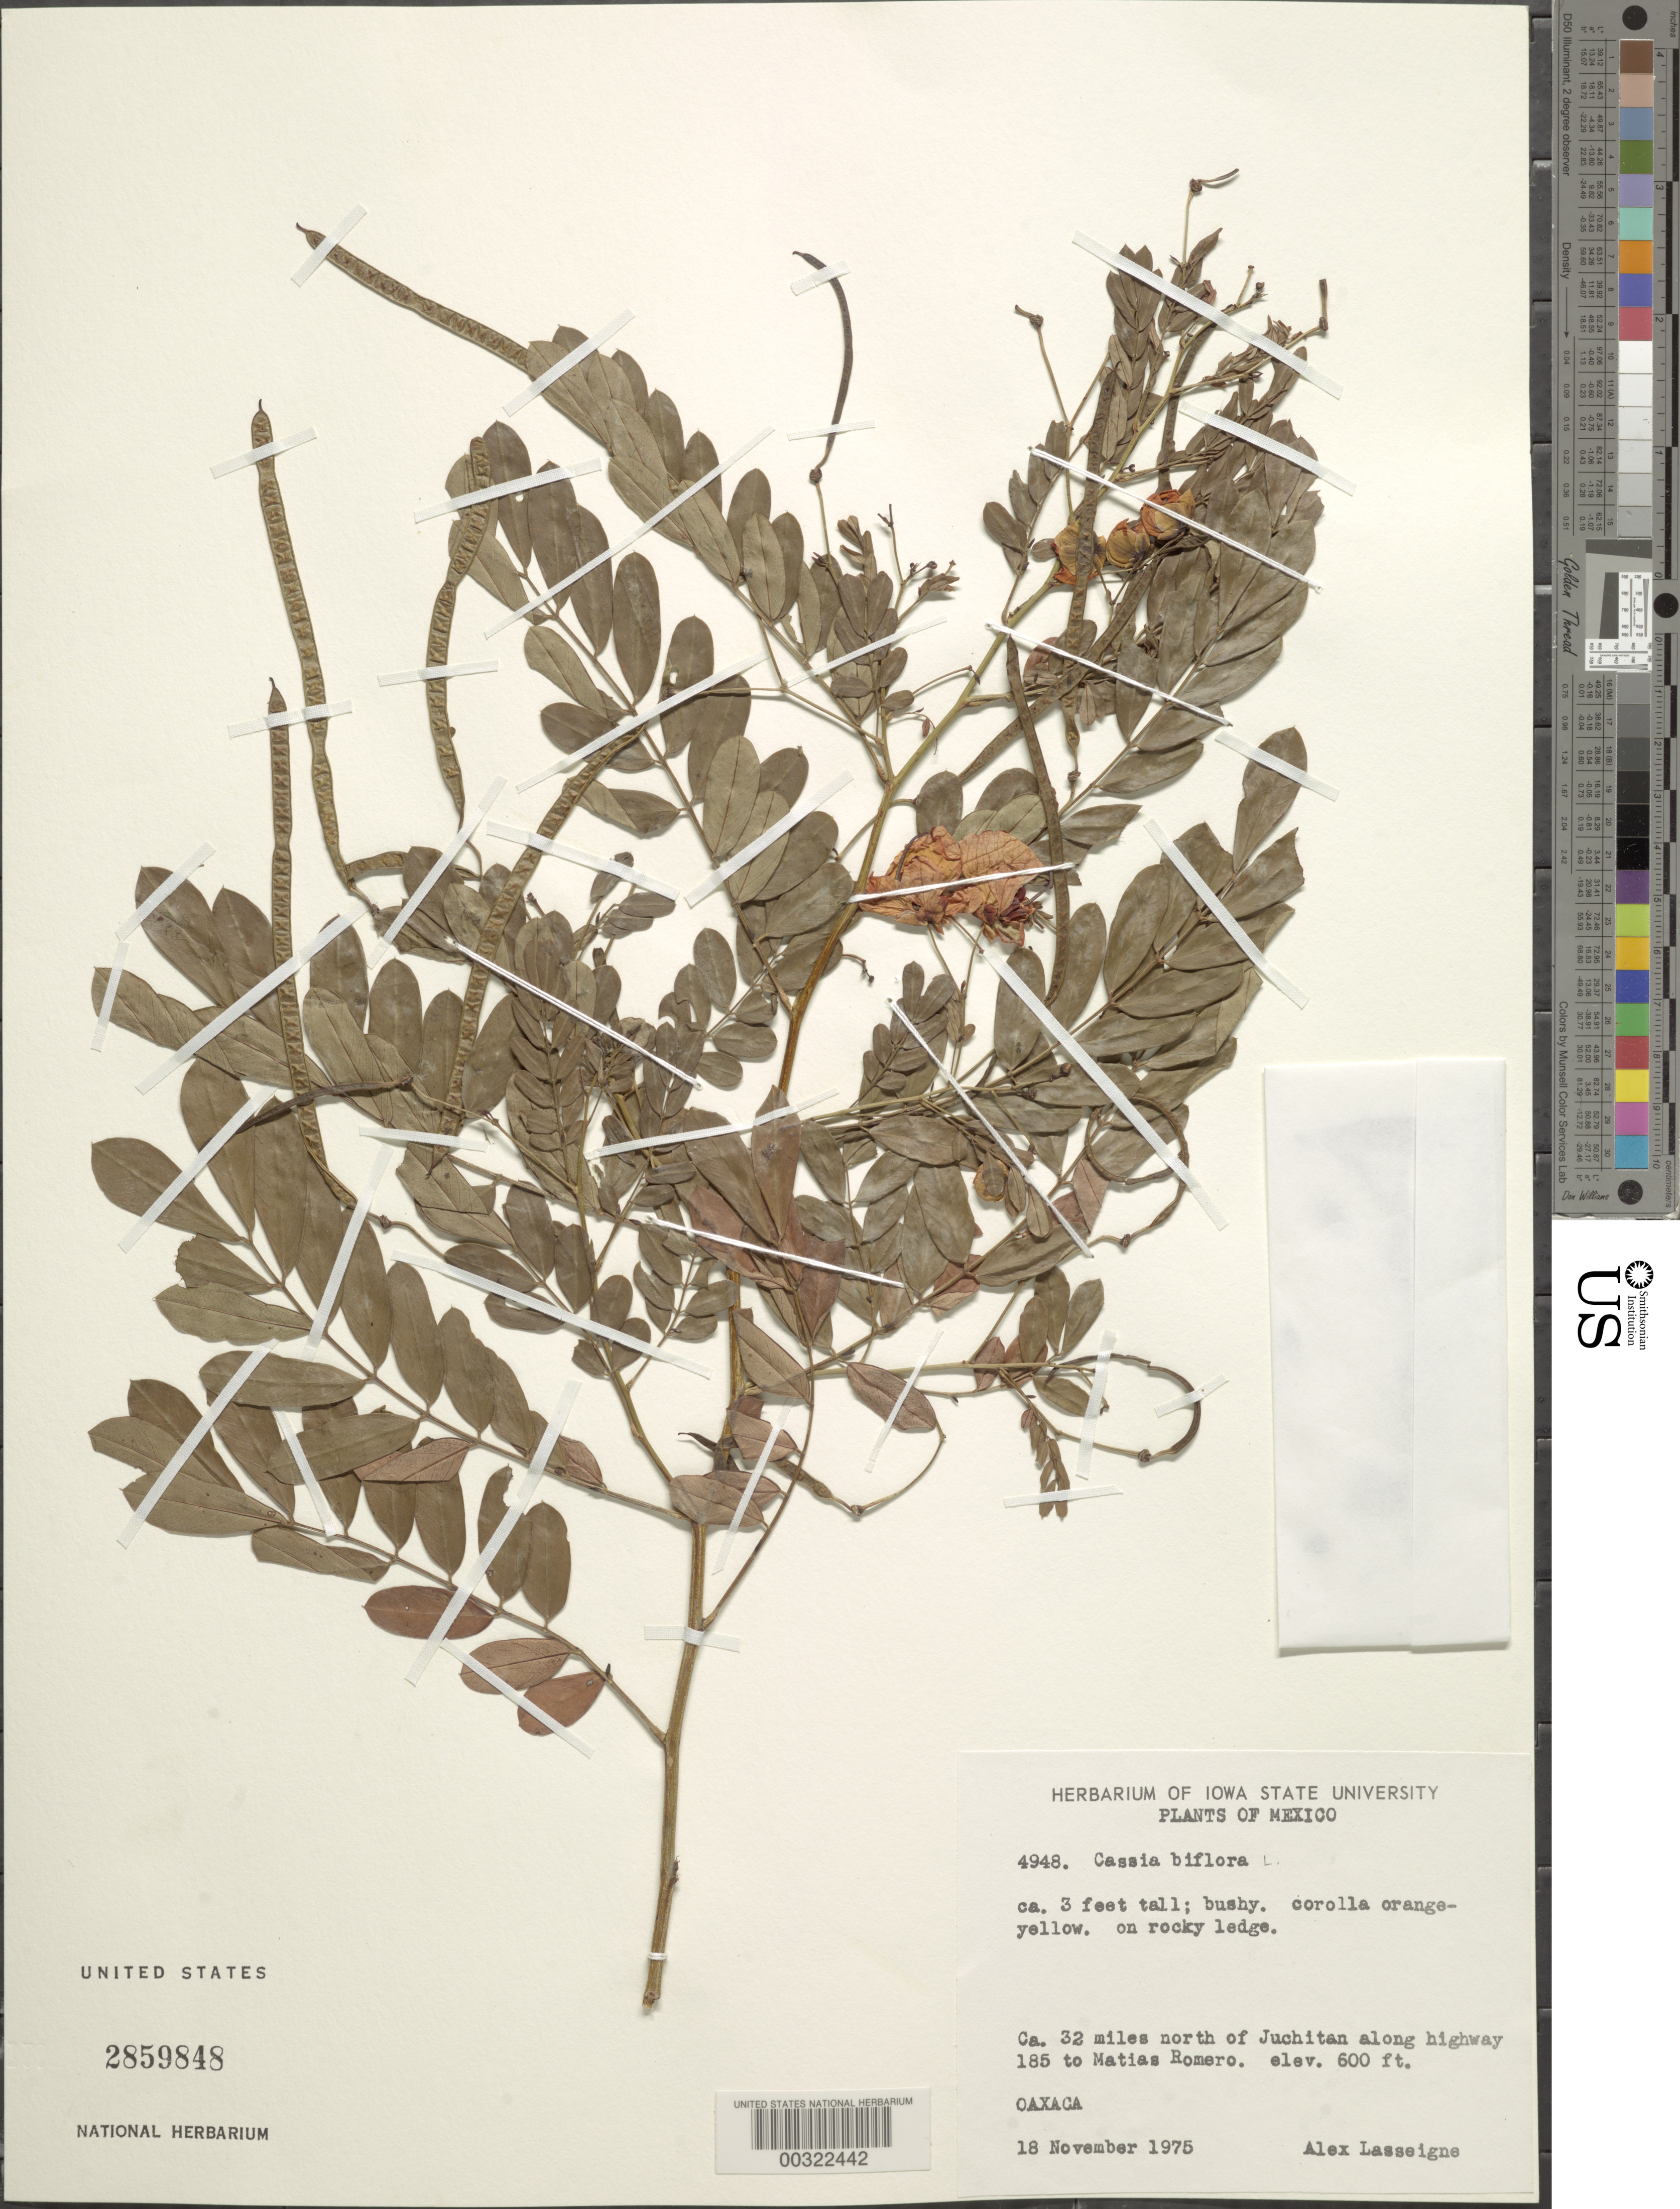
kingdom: Plantae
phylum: Tracheophyta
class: Magnoliopsida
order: Fabales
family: Fabaceae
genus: Senna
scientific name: Senna pallida var. pallida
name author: (Vahl) H.S. Irwin & Barneby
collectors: A. Lasseigne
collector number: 4948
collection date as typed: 18 Nov 1975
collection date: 1975-11-18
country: Mexico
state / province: Oaxaca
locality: Ca 32 mi N of Juchitan along highway 185 to matias romero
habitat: On rocky ledge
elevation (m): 183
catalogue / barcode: US 2859848